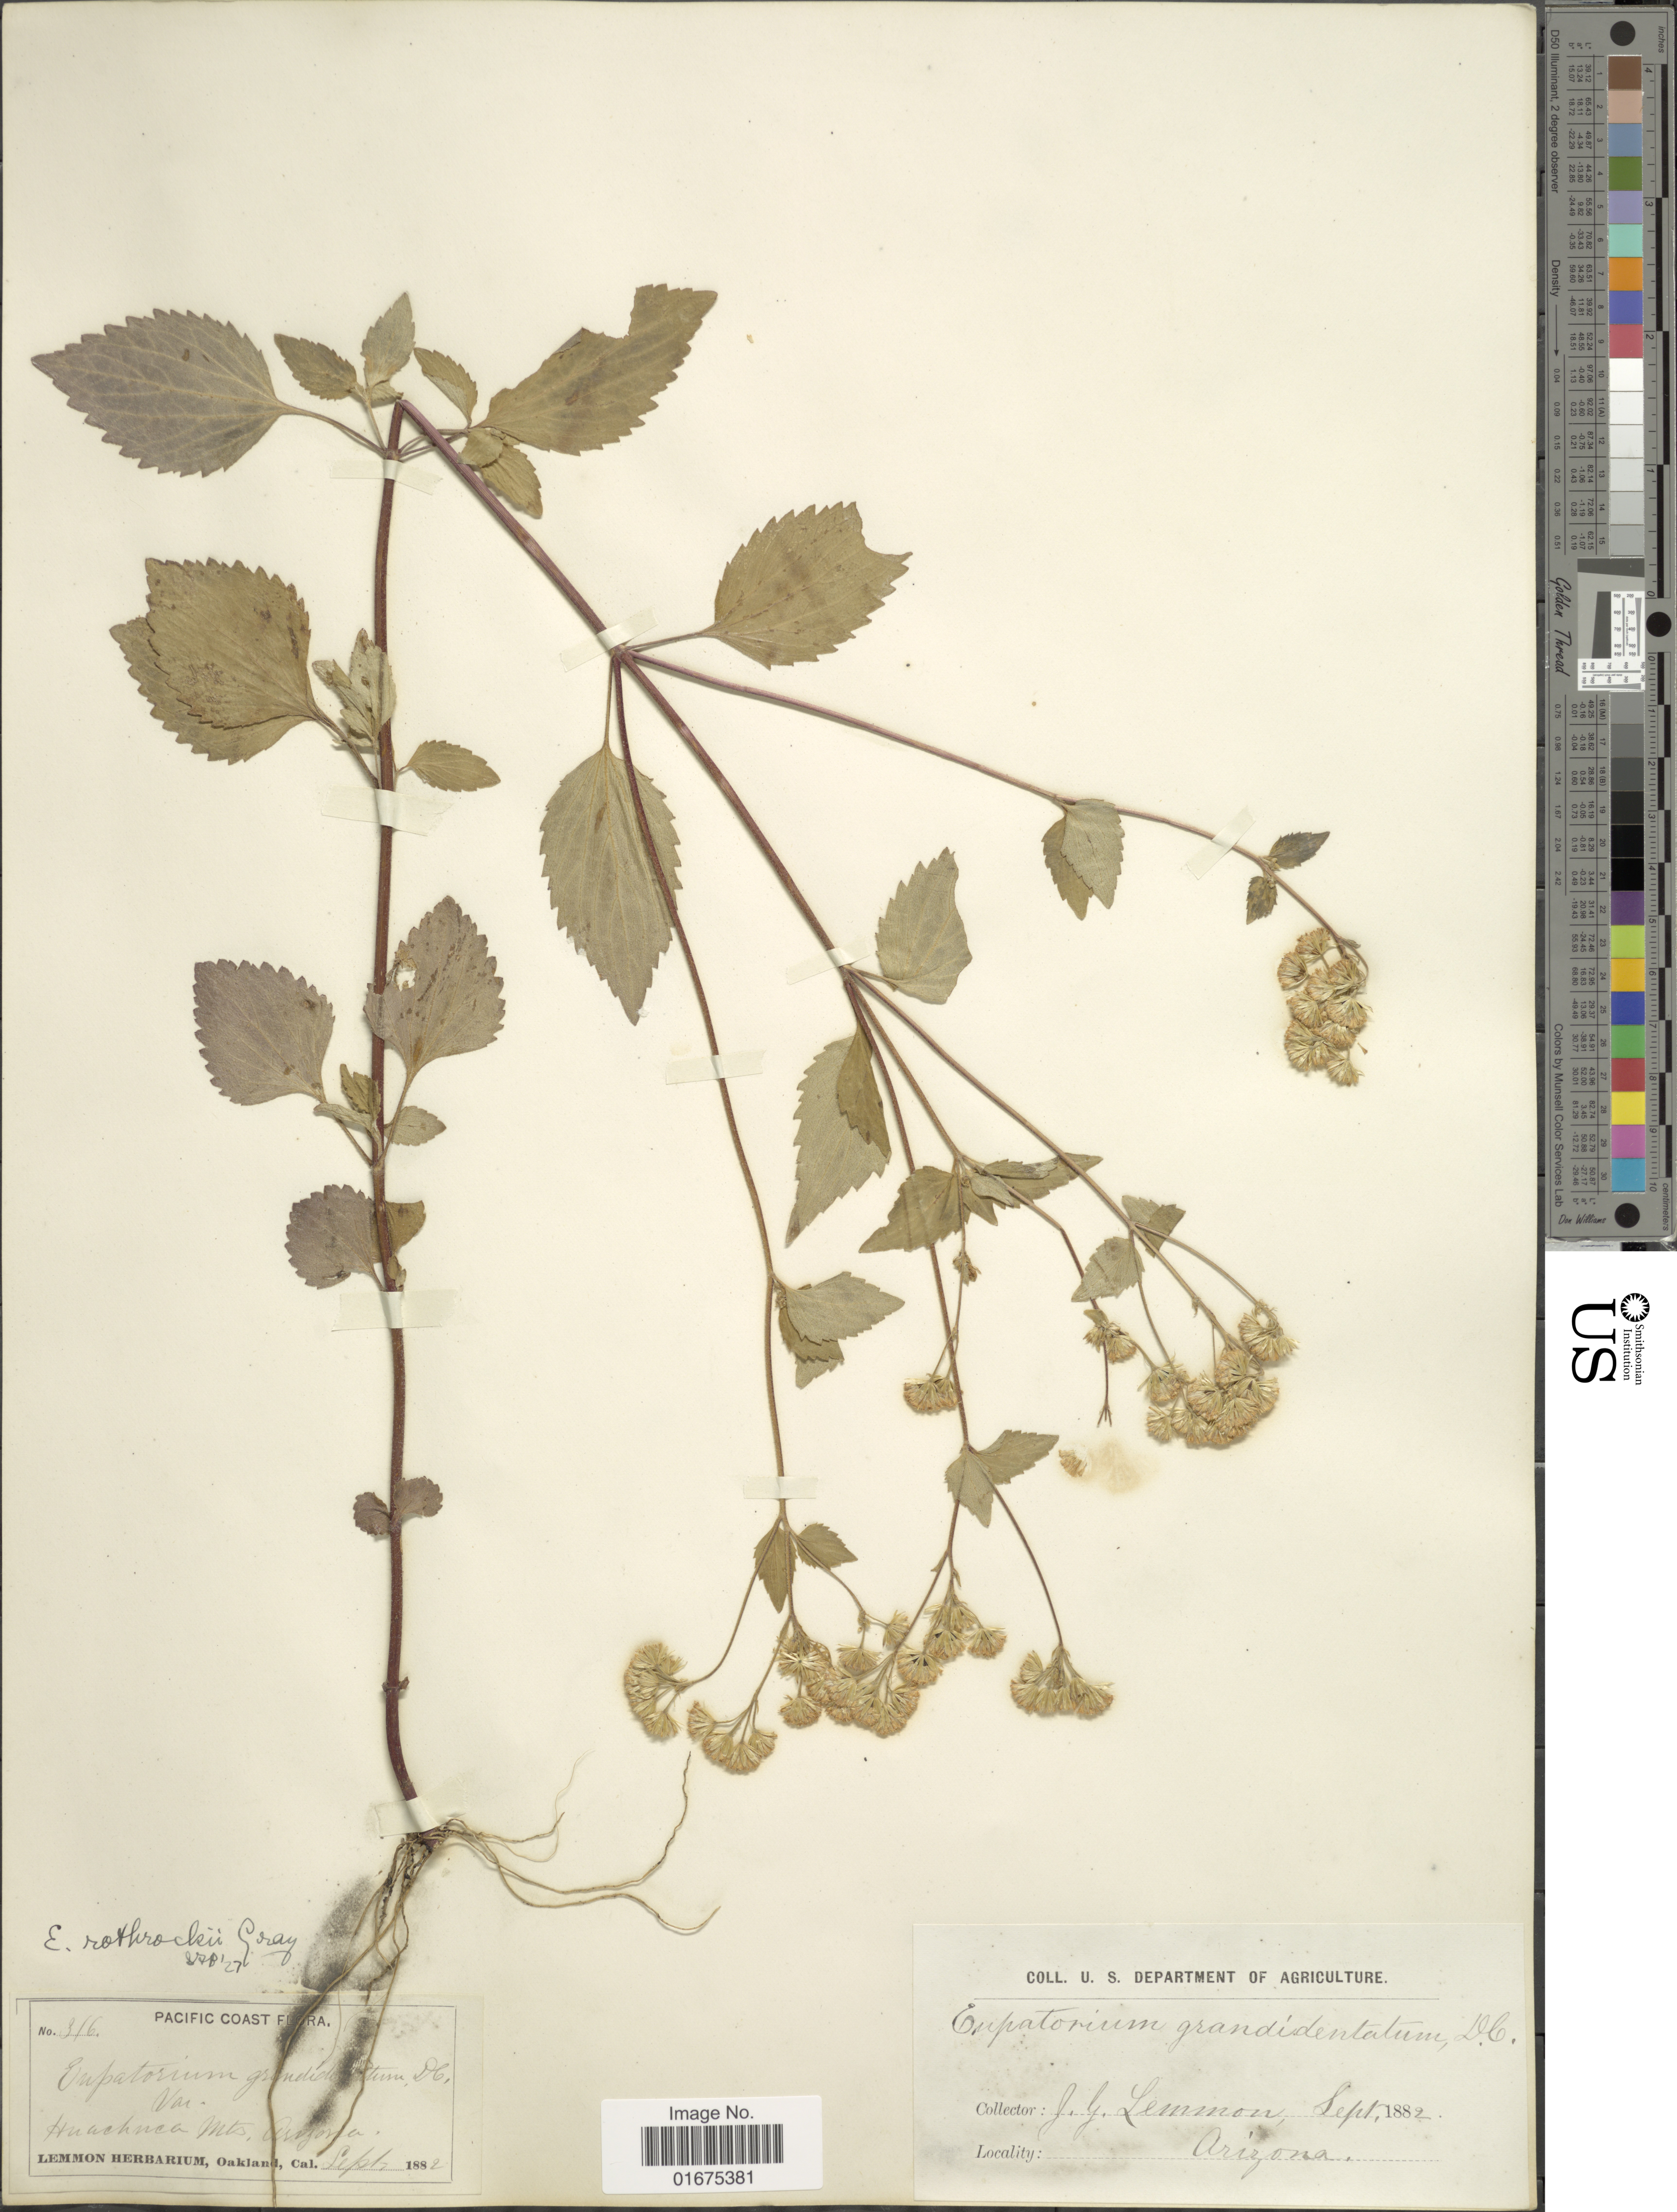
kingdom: Plantae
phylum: Tracheophyta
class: Magnoliopsida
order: Asterales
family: Asteraceae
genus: Ageratina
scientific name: Ageratina rothrockii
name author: (A. Gray) R.M. King & H. Rob.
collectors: J. Lemmon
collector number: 316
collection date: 1882-09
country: United States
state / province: Arizona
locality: Huachuca Mts.